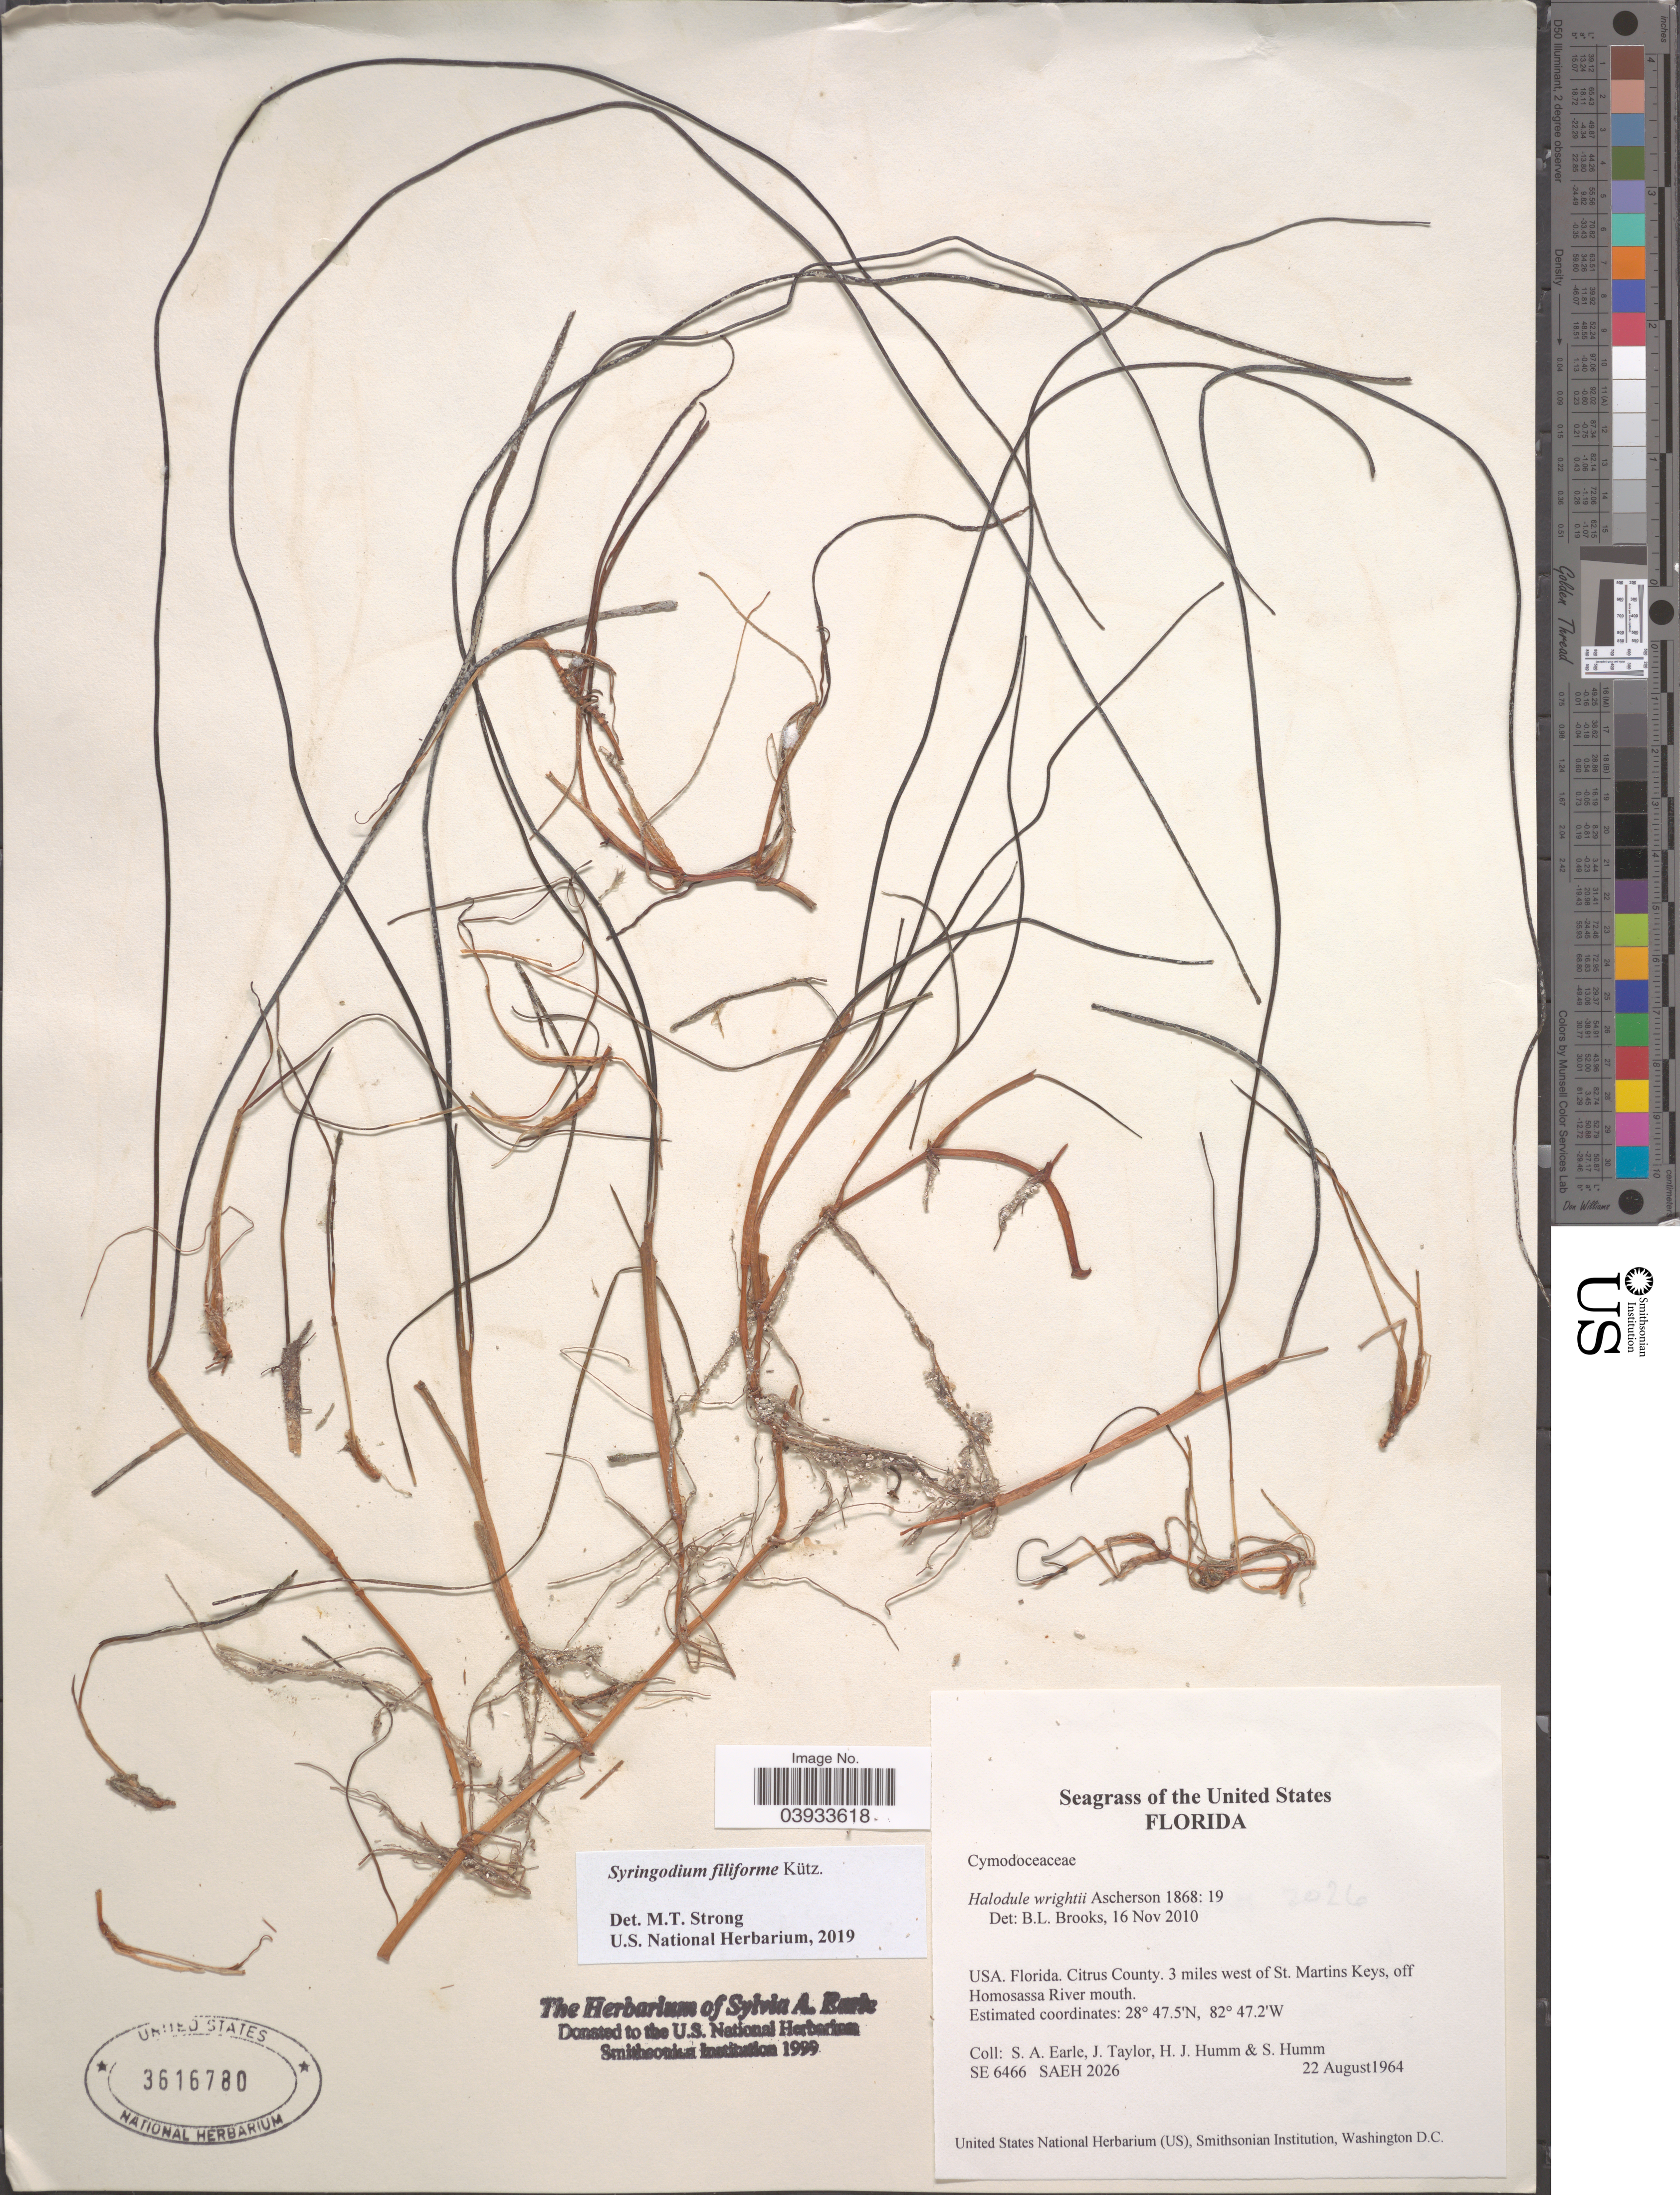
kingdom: Plantae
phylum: Tracheophyta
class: Liliopsida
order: Alismatales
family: Cymodoceaceae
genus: Syringodium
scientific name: Syringodium filiforme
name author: Kütz.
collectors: S. A. Earle, J. Taylor, H. J. Humm & S. Humm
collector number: SE6466/SAEH2026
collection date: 1964-08-22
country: United States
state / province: Florida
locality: Citrus County. 3 miles west of St. Martins Keys, off Homosassa River mouth.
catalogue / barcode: US 3616780